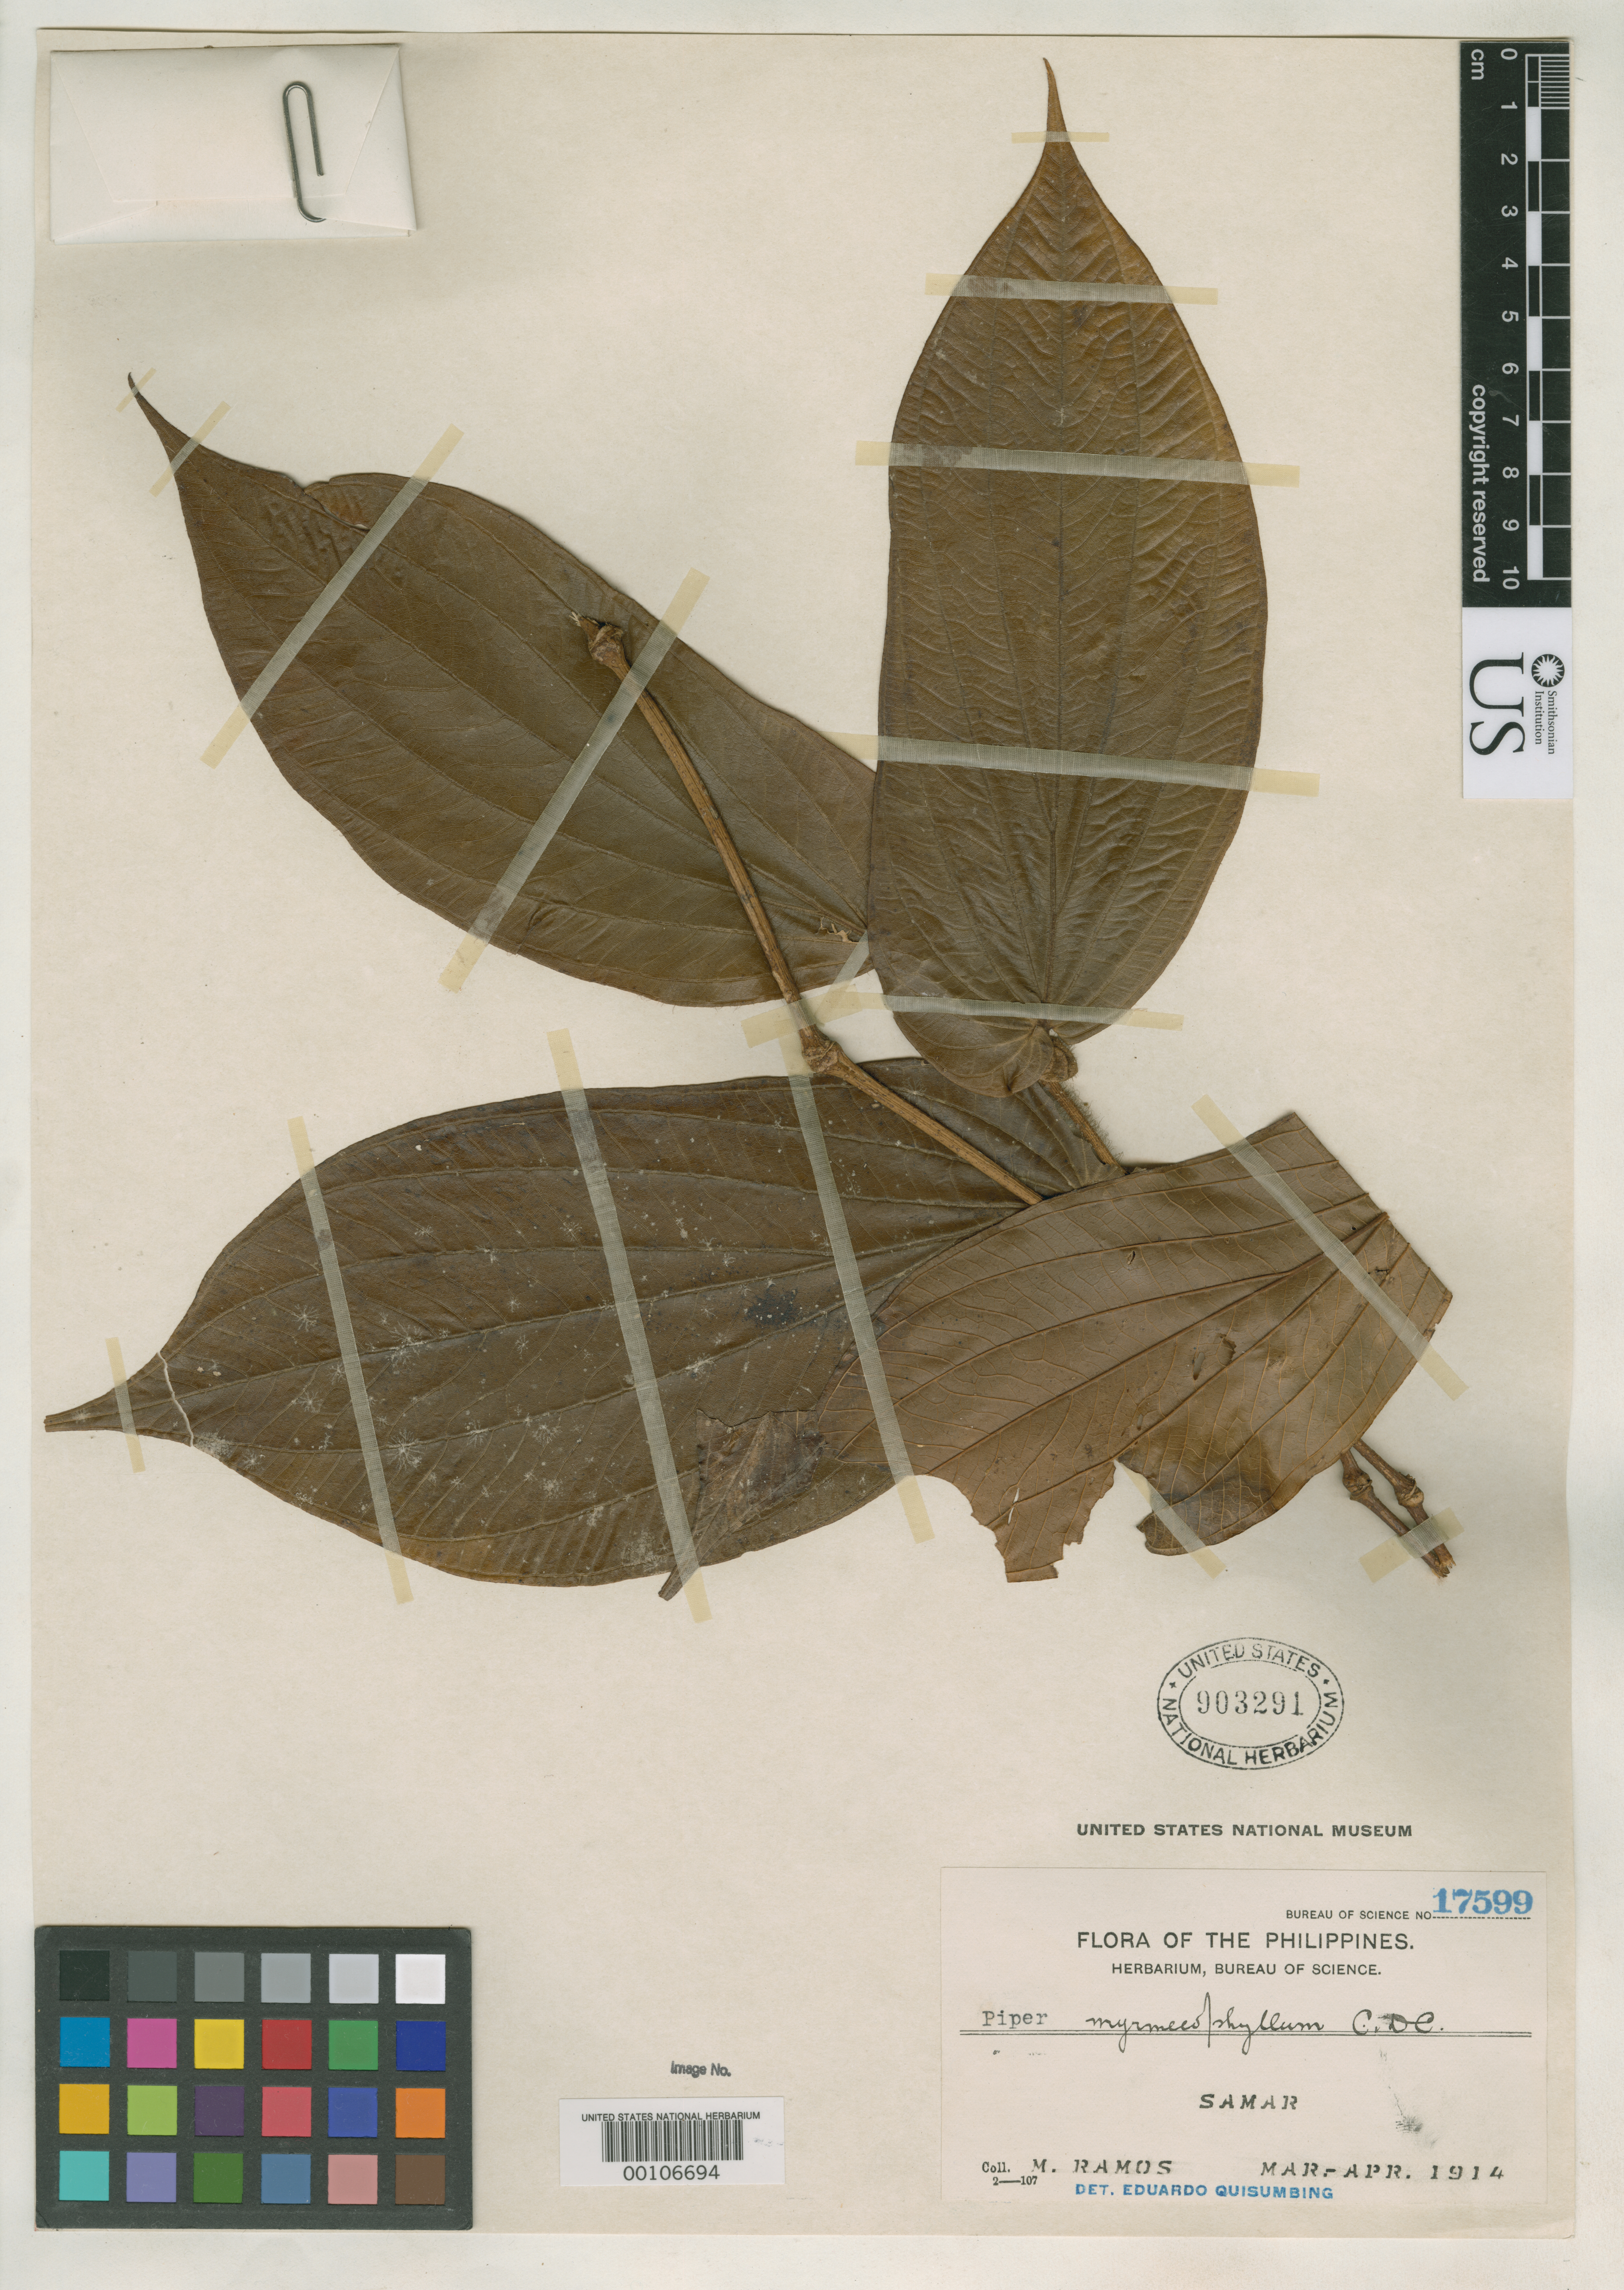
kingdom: Plantae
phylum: Tracheophyta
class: Magnoliopsida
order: Piperales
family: Piperaceae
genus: Piper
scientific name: Piper myrmecophilum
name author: C. DC.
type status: Isotype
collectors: M. Ramos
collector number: Bur. Sci. 17599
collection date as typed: Mar 1914 to -- Apr 1914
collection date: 1914-03/1914-04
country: Philippines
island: Samar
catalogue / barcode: US 903291